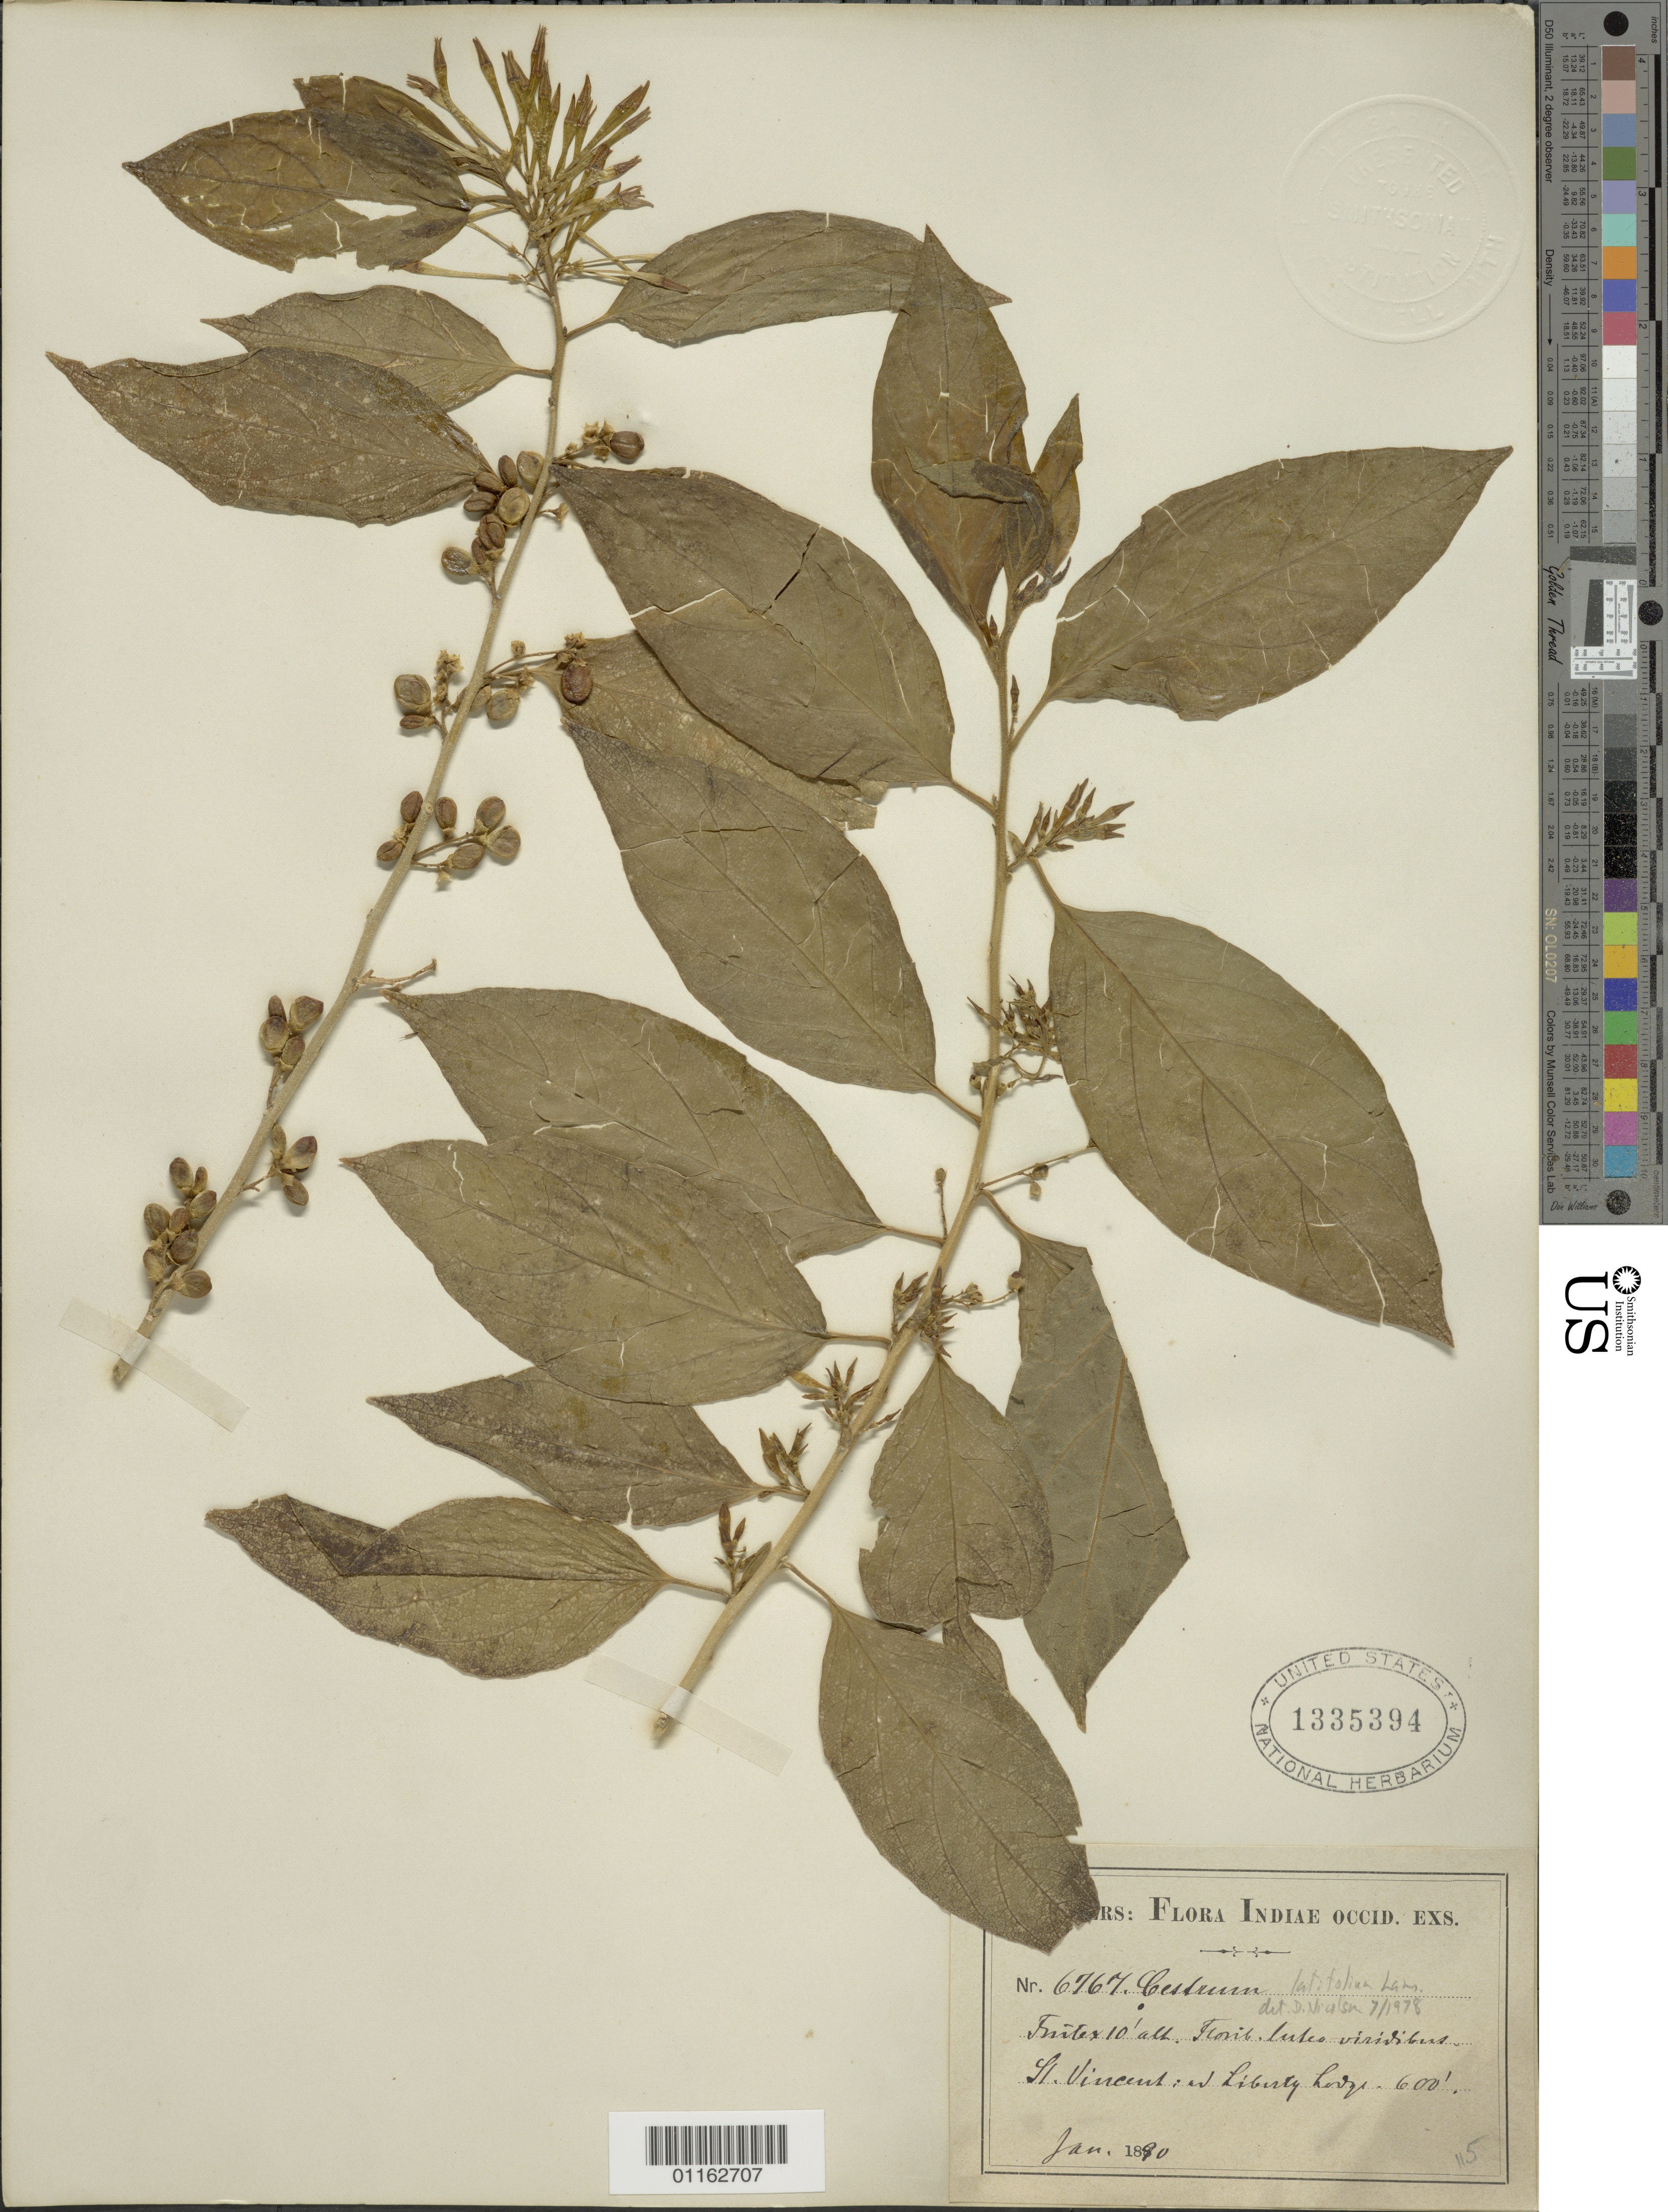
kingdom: Plantae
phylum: Tracheophyta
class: Magnoliopsida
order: Solanales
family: Solanaceae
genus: Cestrum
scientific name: Cestrum latifolium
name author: Lam.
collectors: -. Eggers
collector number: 6764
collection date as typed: Jan 1890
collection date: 1890-01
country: St. Vincent - Grenadines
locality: Liberty house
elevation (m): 183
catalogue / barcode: US 1335394